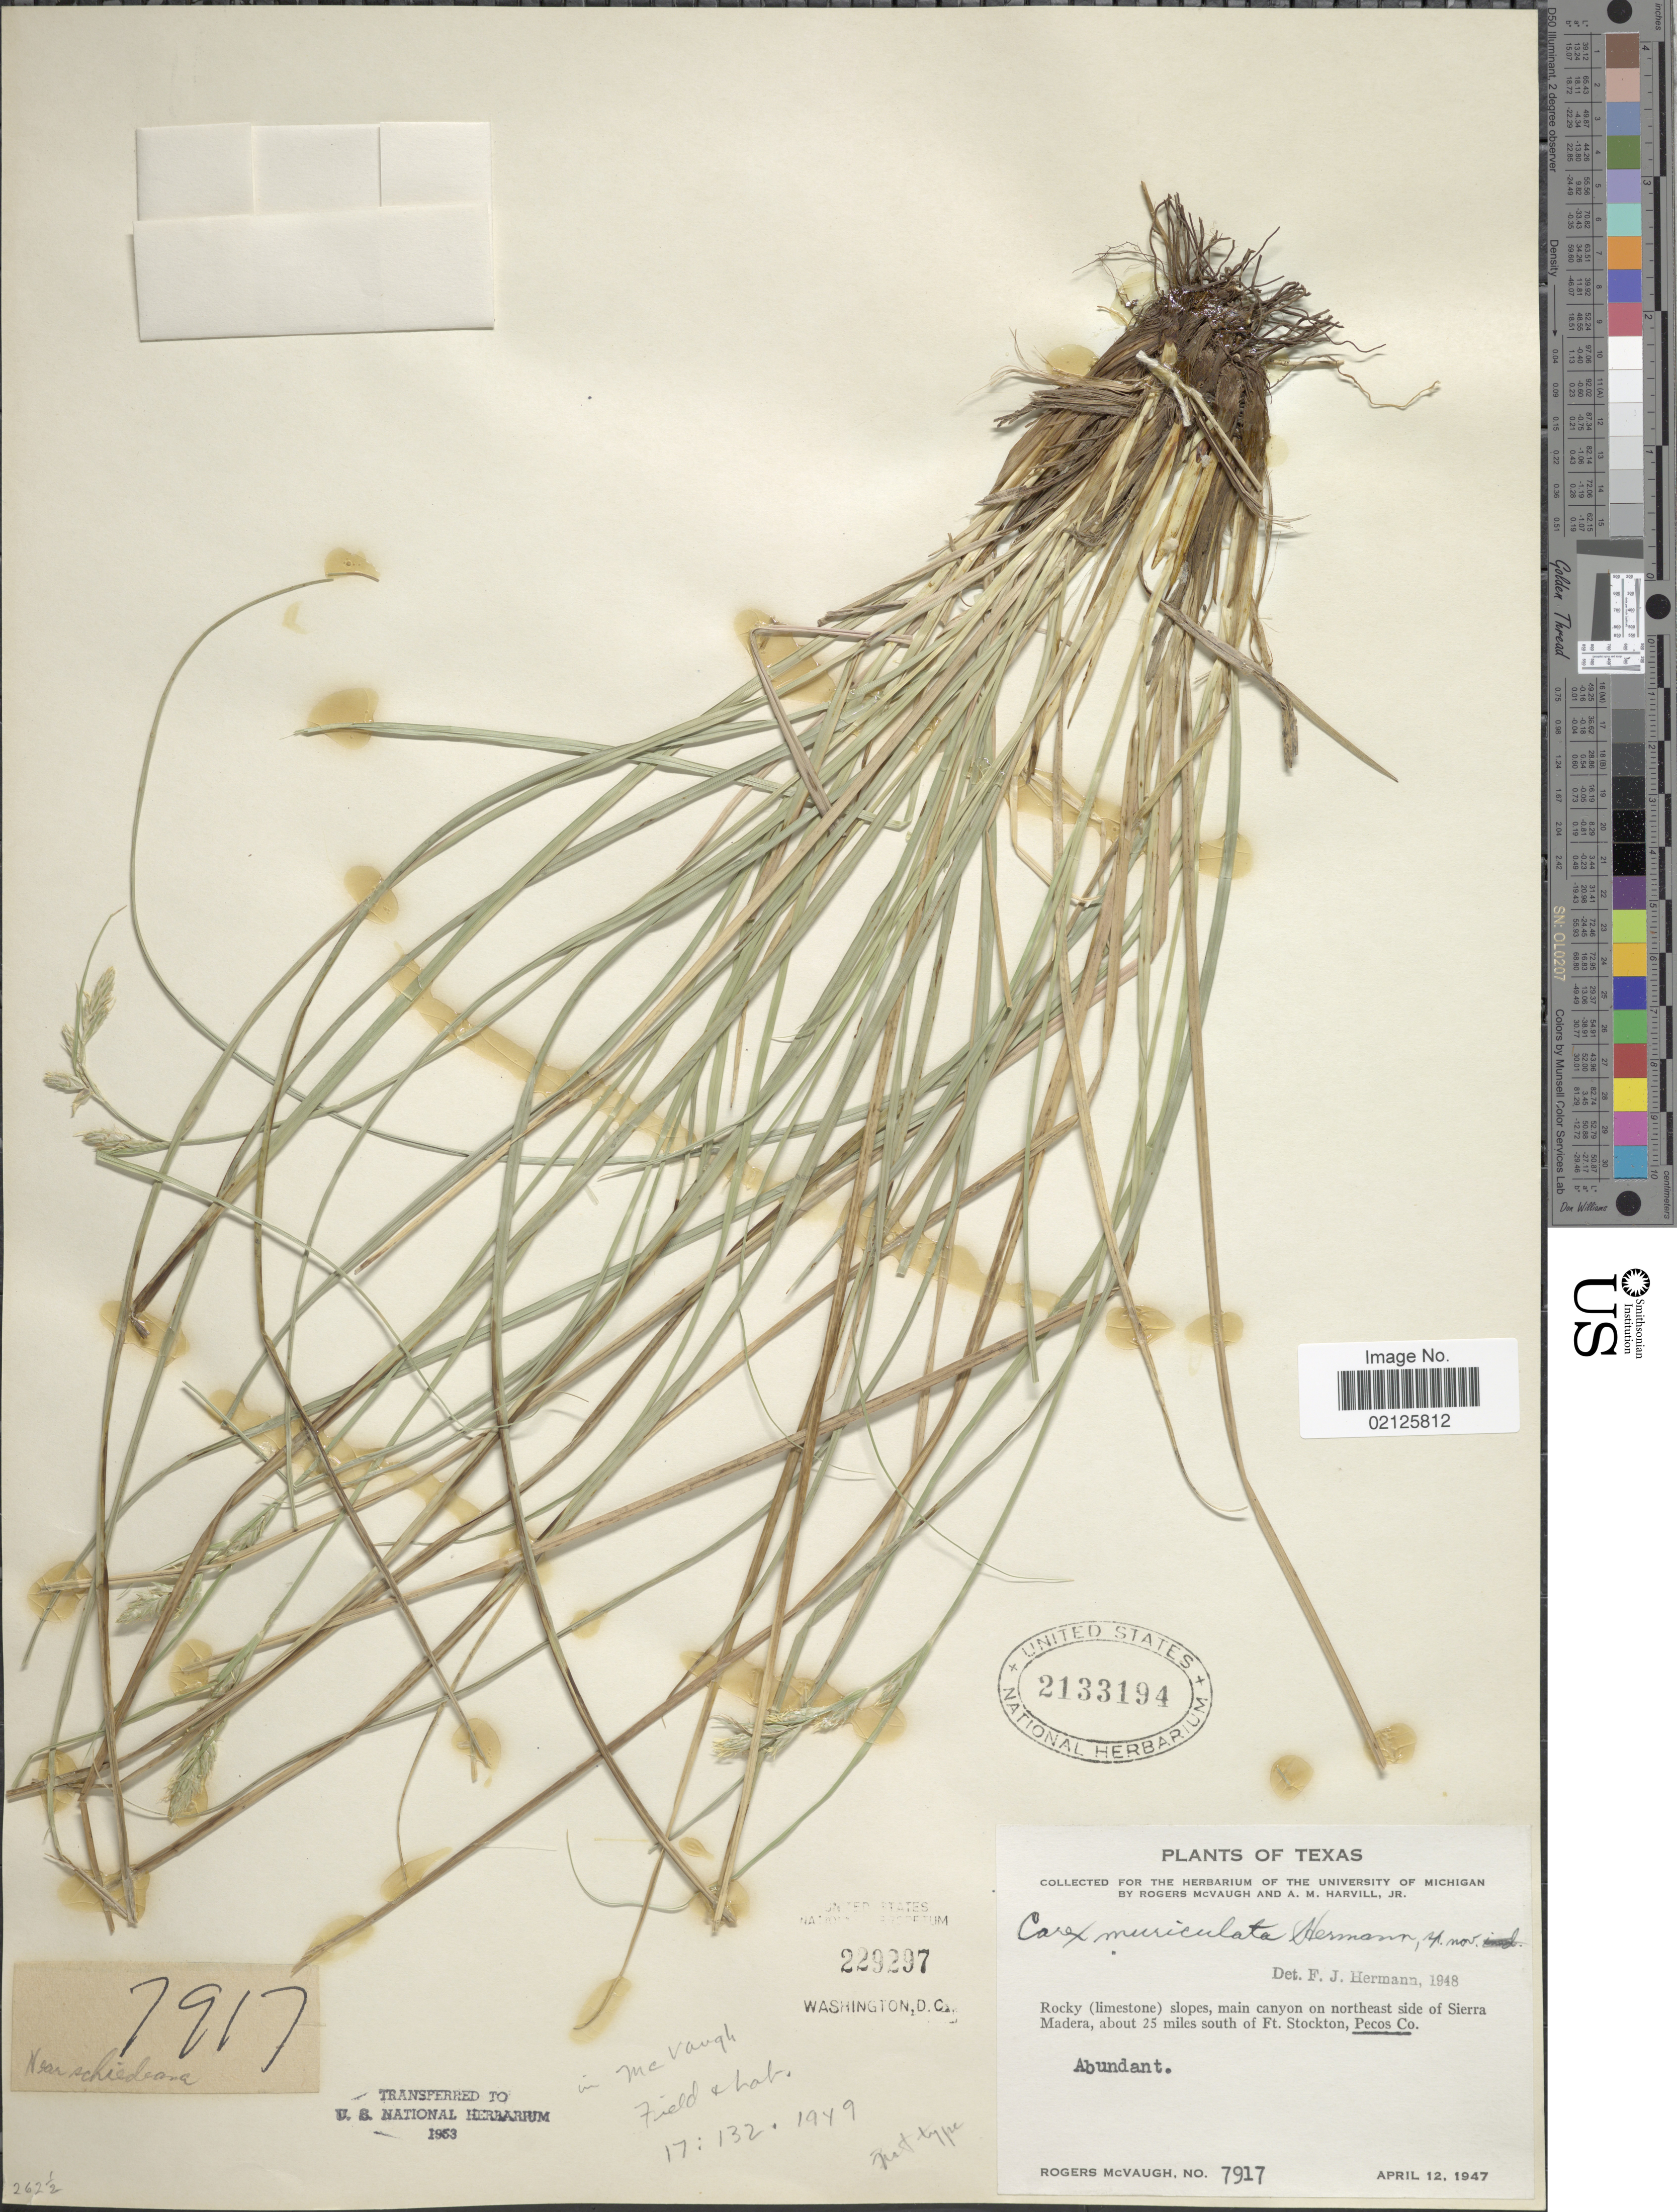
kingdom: Plantae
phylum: Tracheophyta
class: Liliopsida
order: Poales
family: Cyperaceae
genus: Carex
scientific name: Carex muriculata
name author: F.J. Herm.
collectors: R. McVaugh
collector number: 7917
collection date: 1947-04-12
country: United States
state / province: Texas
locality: Rocky (limestone) slopes, main canyon on northeast side of Sierra Madera, about 25 miles south of Ft Stockton, Pecos Co, Abundant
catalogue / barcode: US 2133194